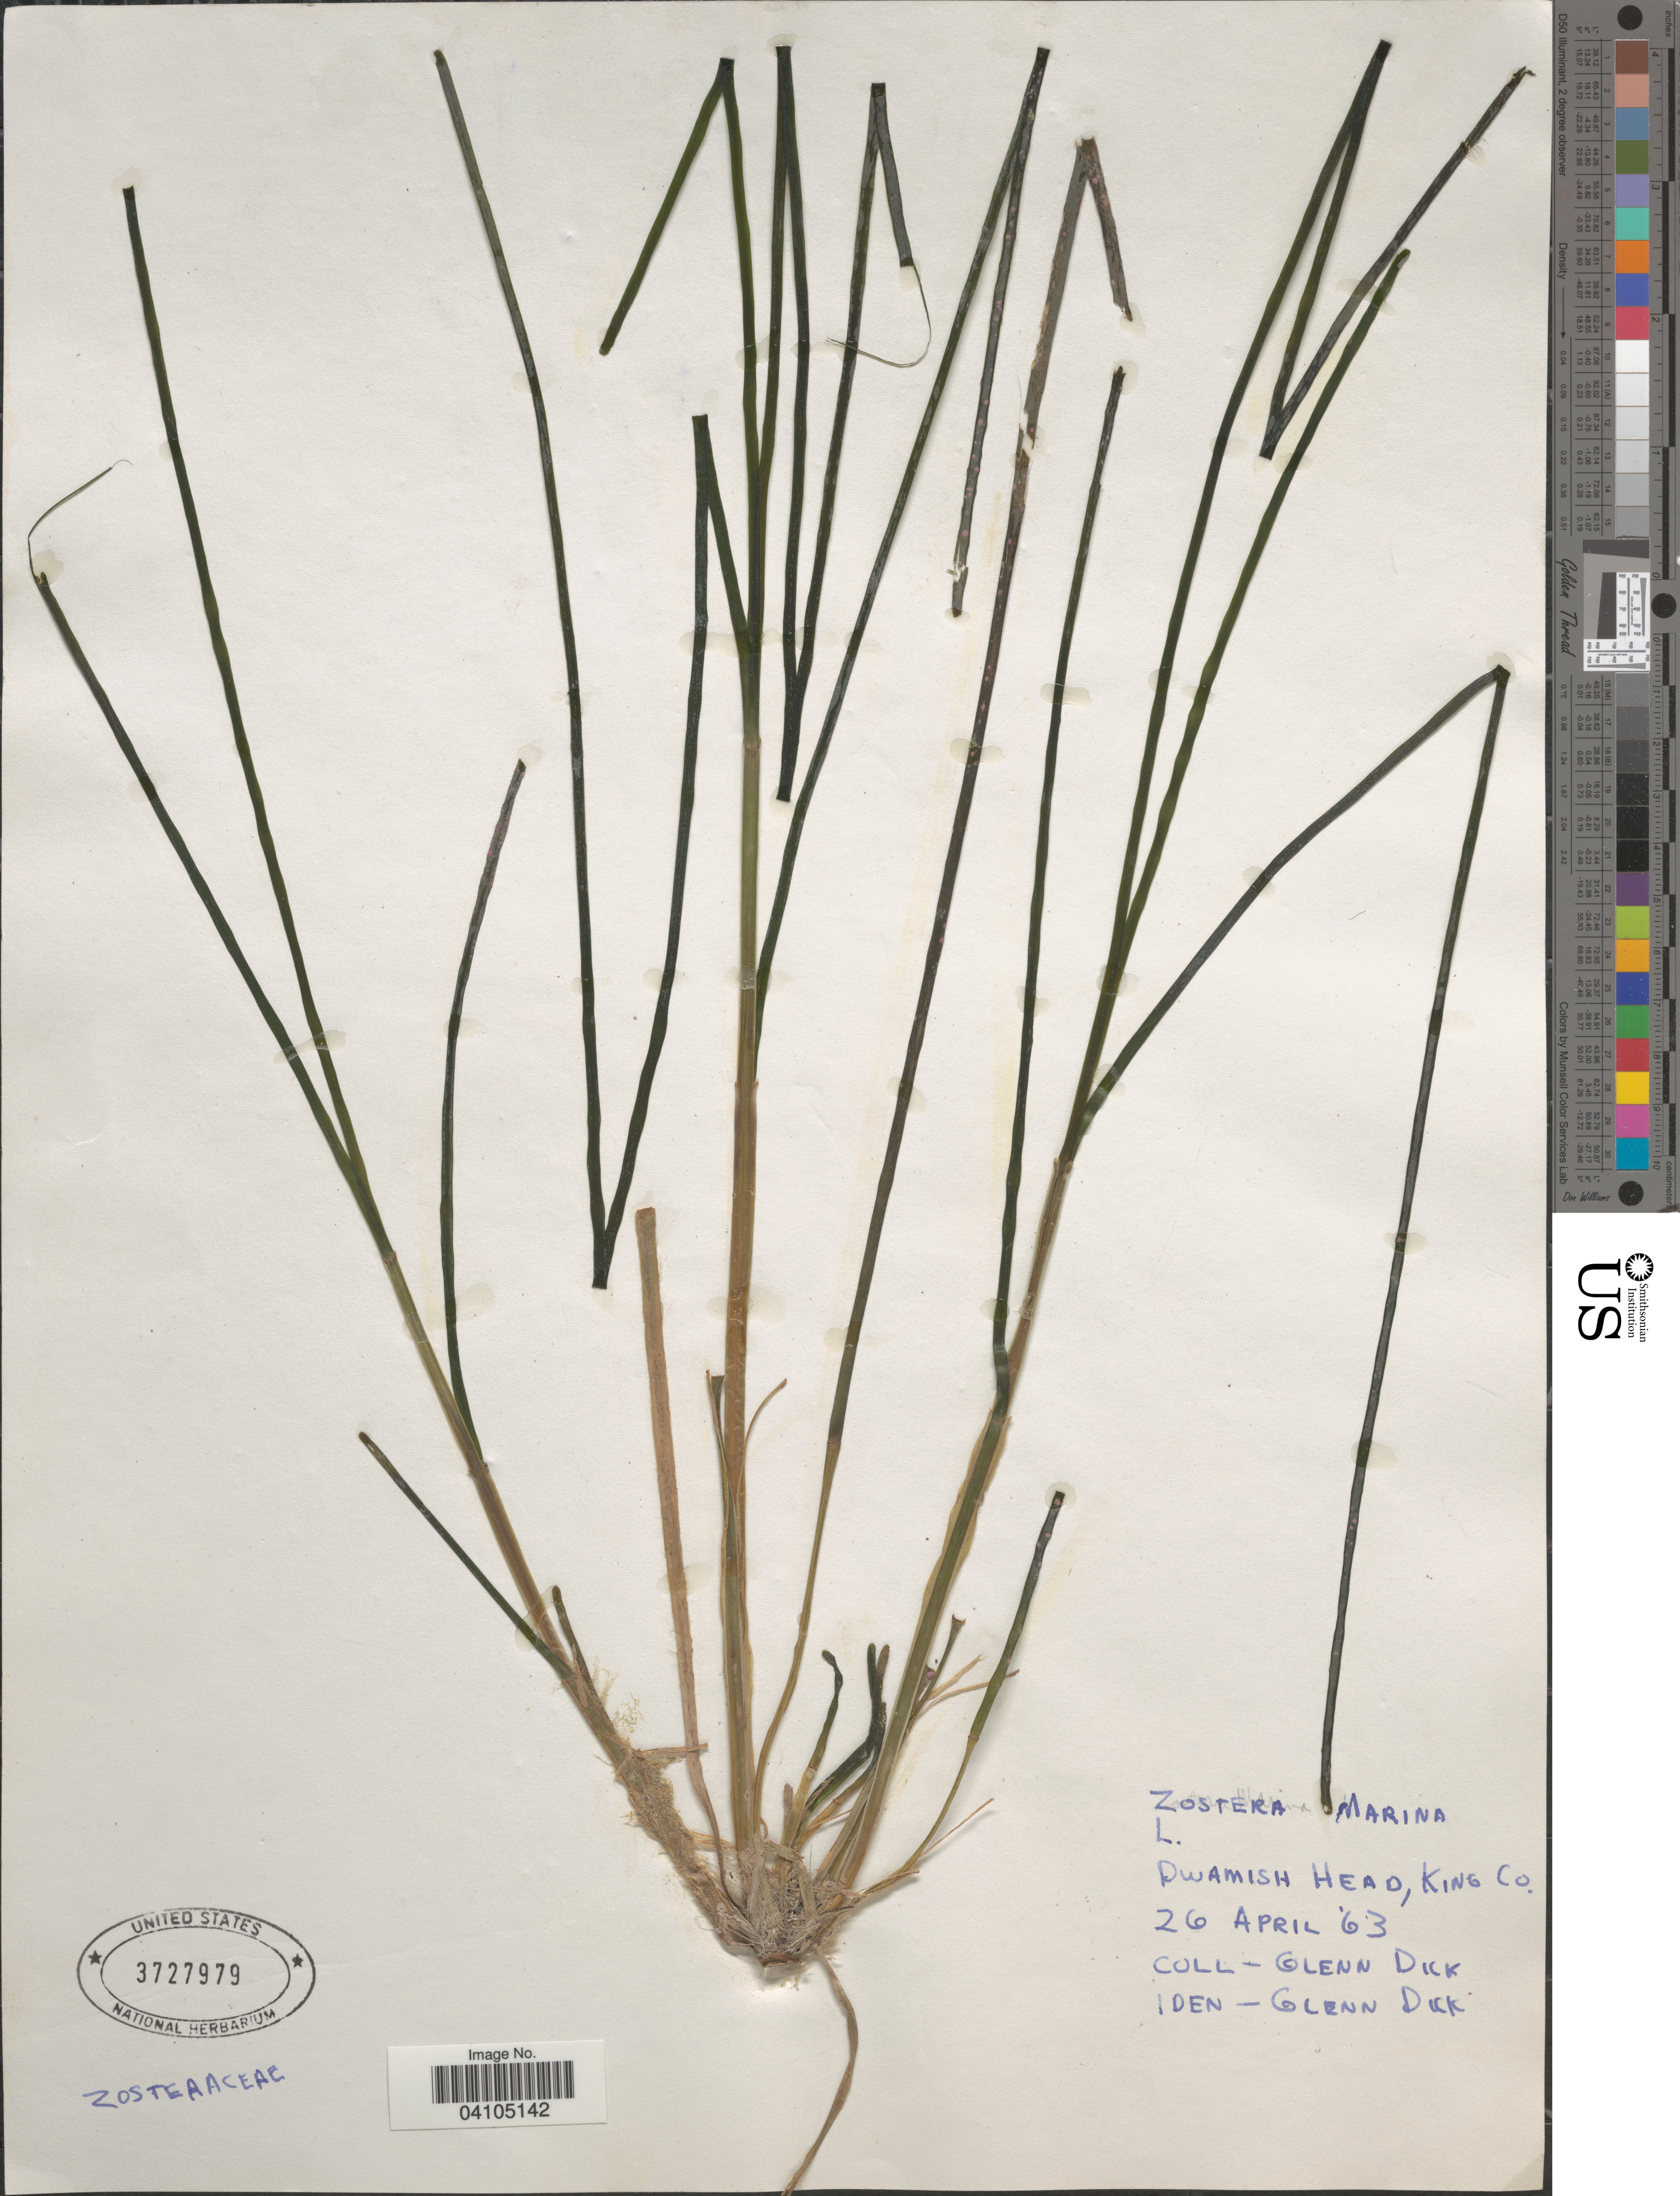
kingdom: Plantae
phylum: Tracheophyta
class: Liliopsida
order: Alismatales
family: Zosteraceae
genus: Zostera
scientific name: Zostera marina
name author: L.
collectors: G. Dick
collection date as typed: Transcribed d/m/y: 26/4/63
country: United States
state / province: Washington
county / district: King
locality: Dwamish Head, King Co.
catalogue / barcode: US 3727979